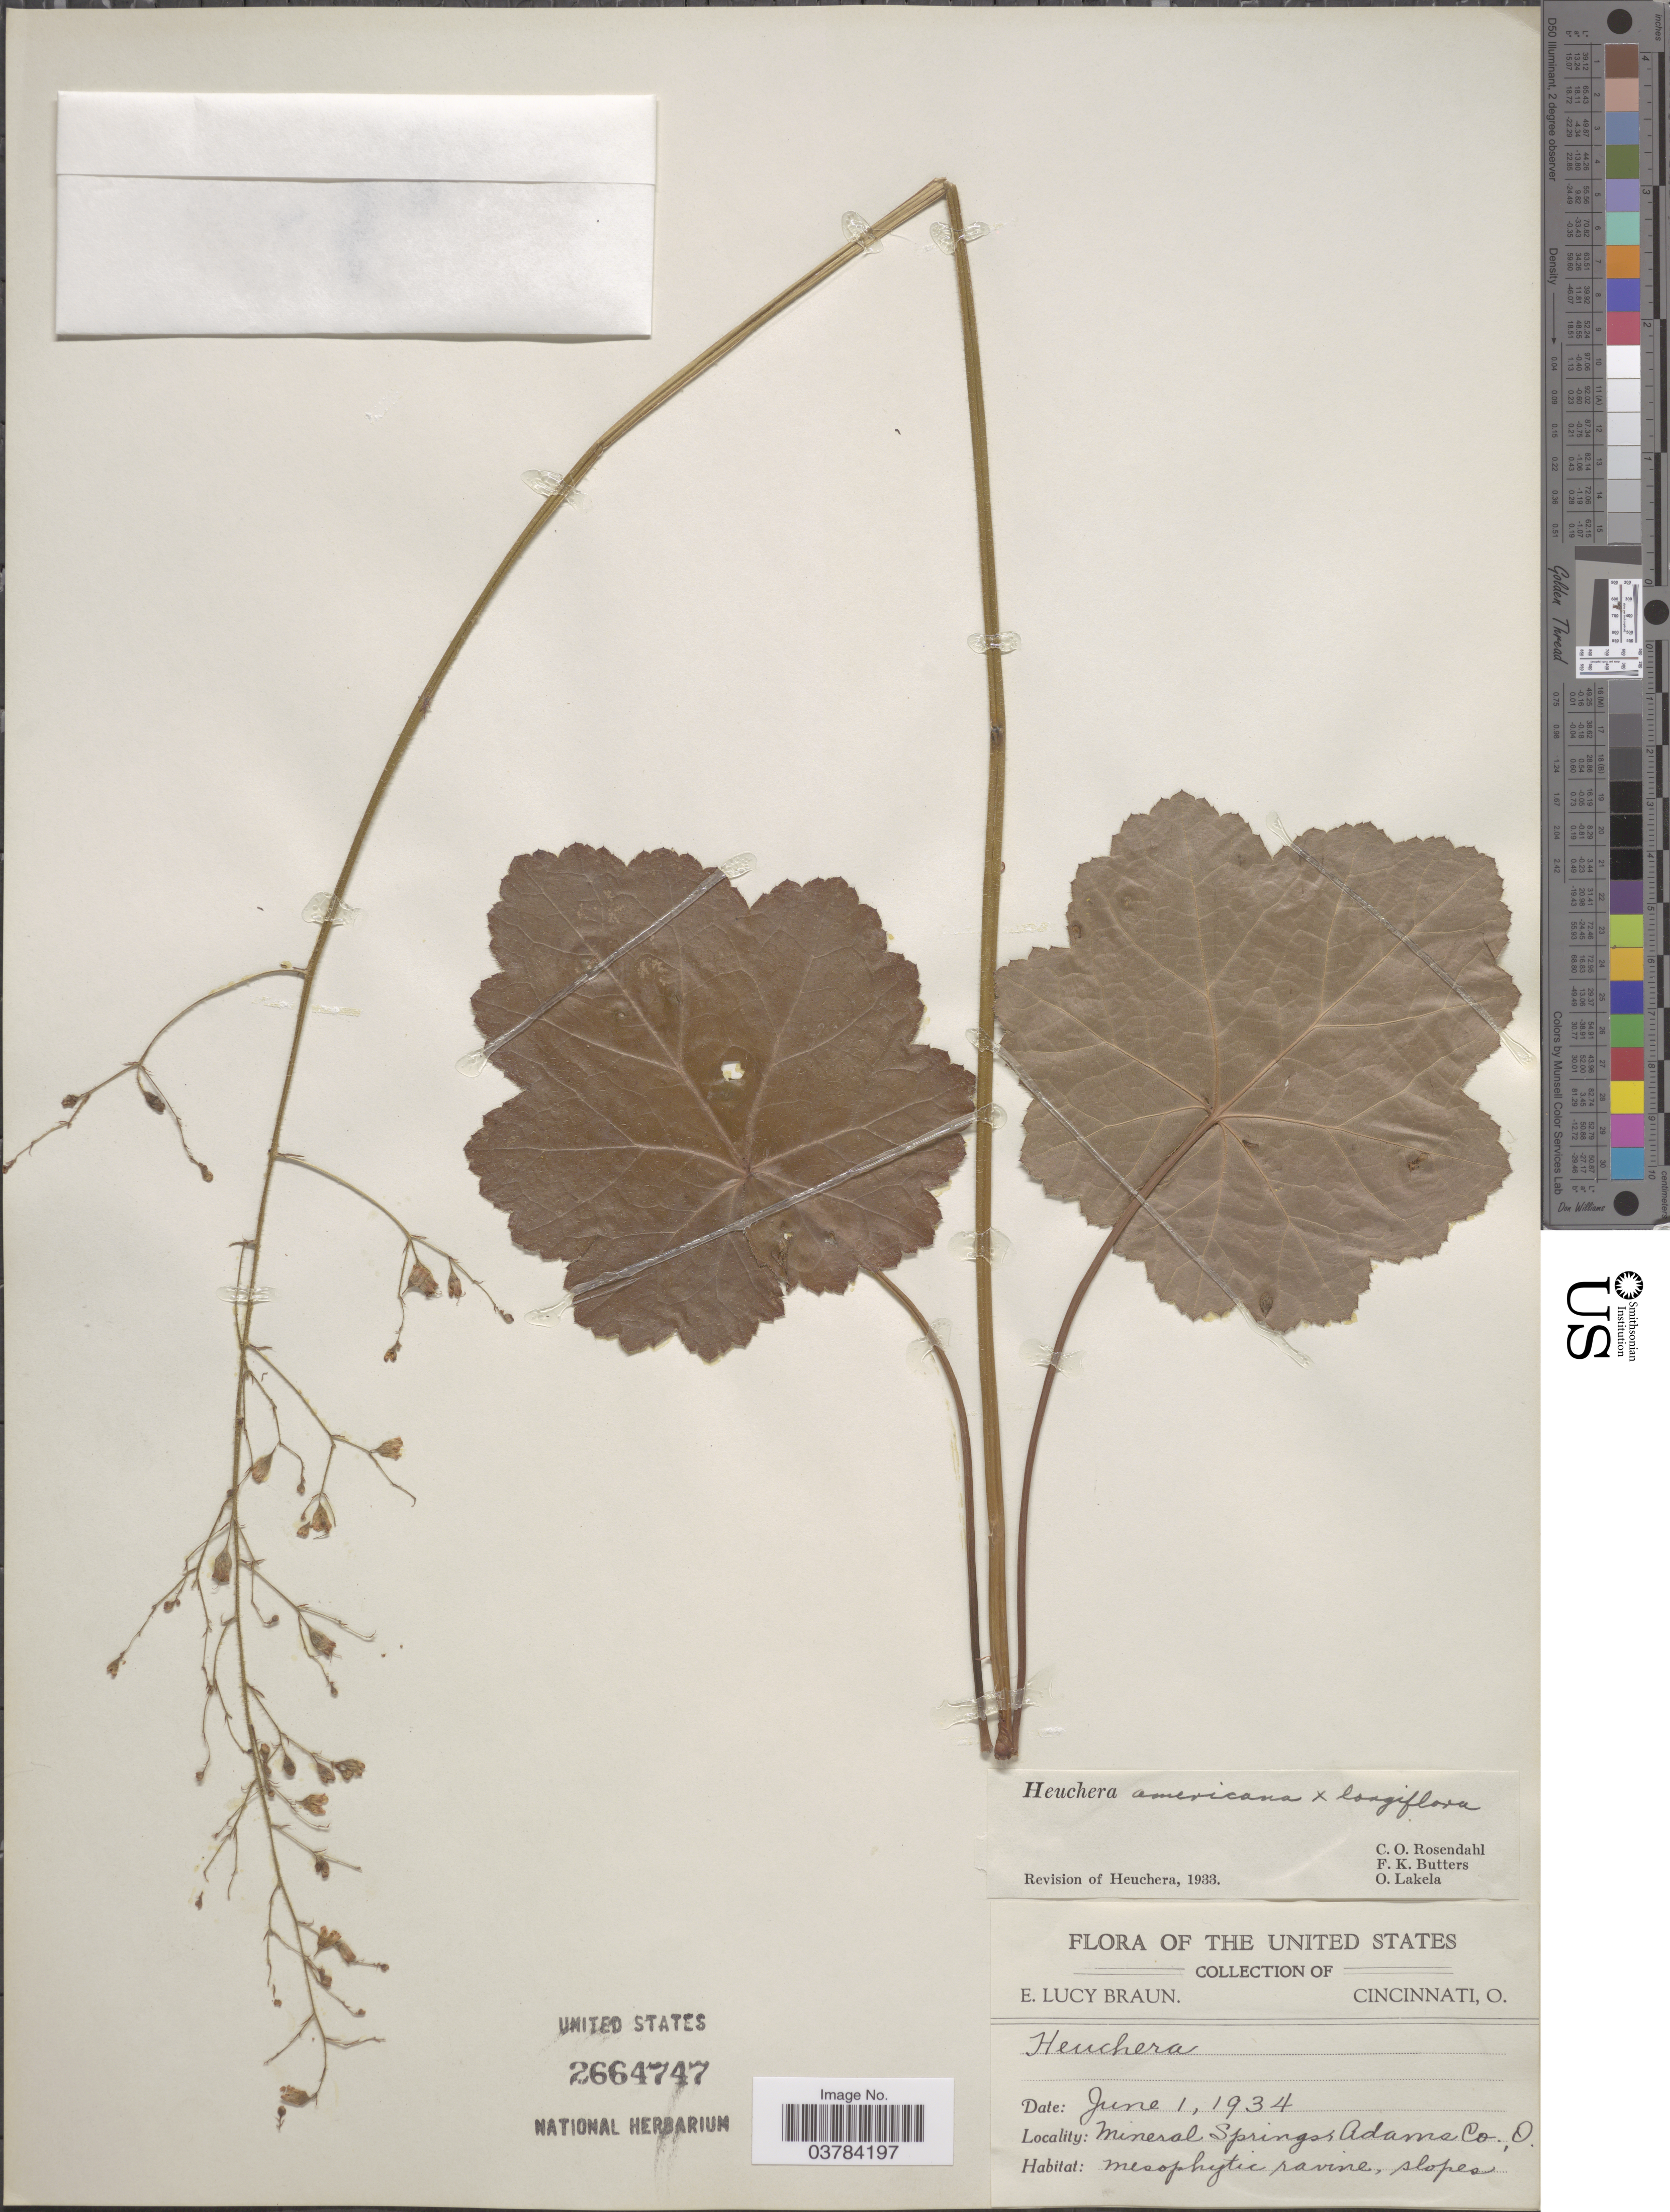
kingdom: Plantae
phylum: Tracheophyta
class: Magnoliopsida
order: Saxifragales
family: Saxifragaceae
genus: Heuchera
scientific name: Heuchera americana x H. longiflora Rydb.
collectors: E. L. Braun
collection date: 1934-06-01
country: United States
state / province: Ohio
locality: Mineral Springs, Adams Co.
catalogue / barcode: US 2664747